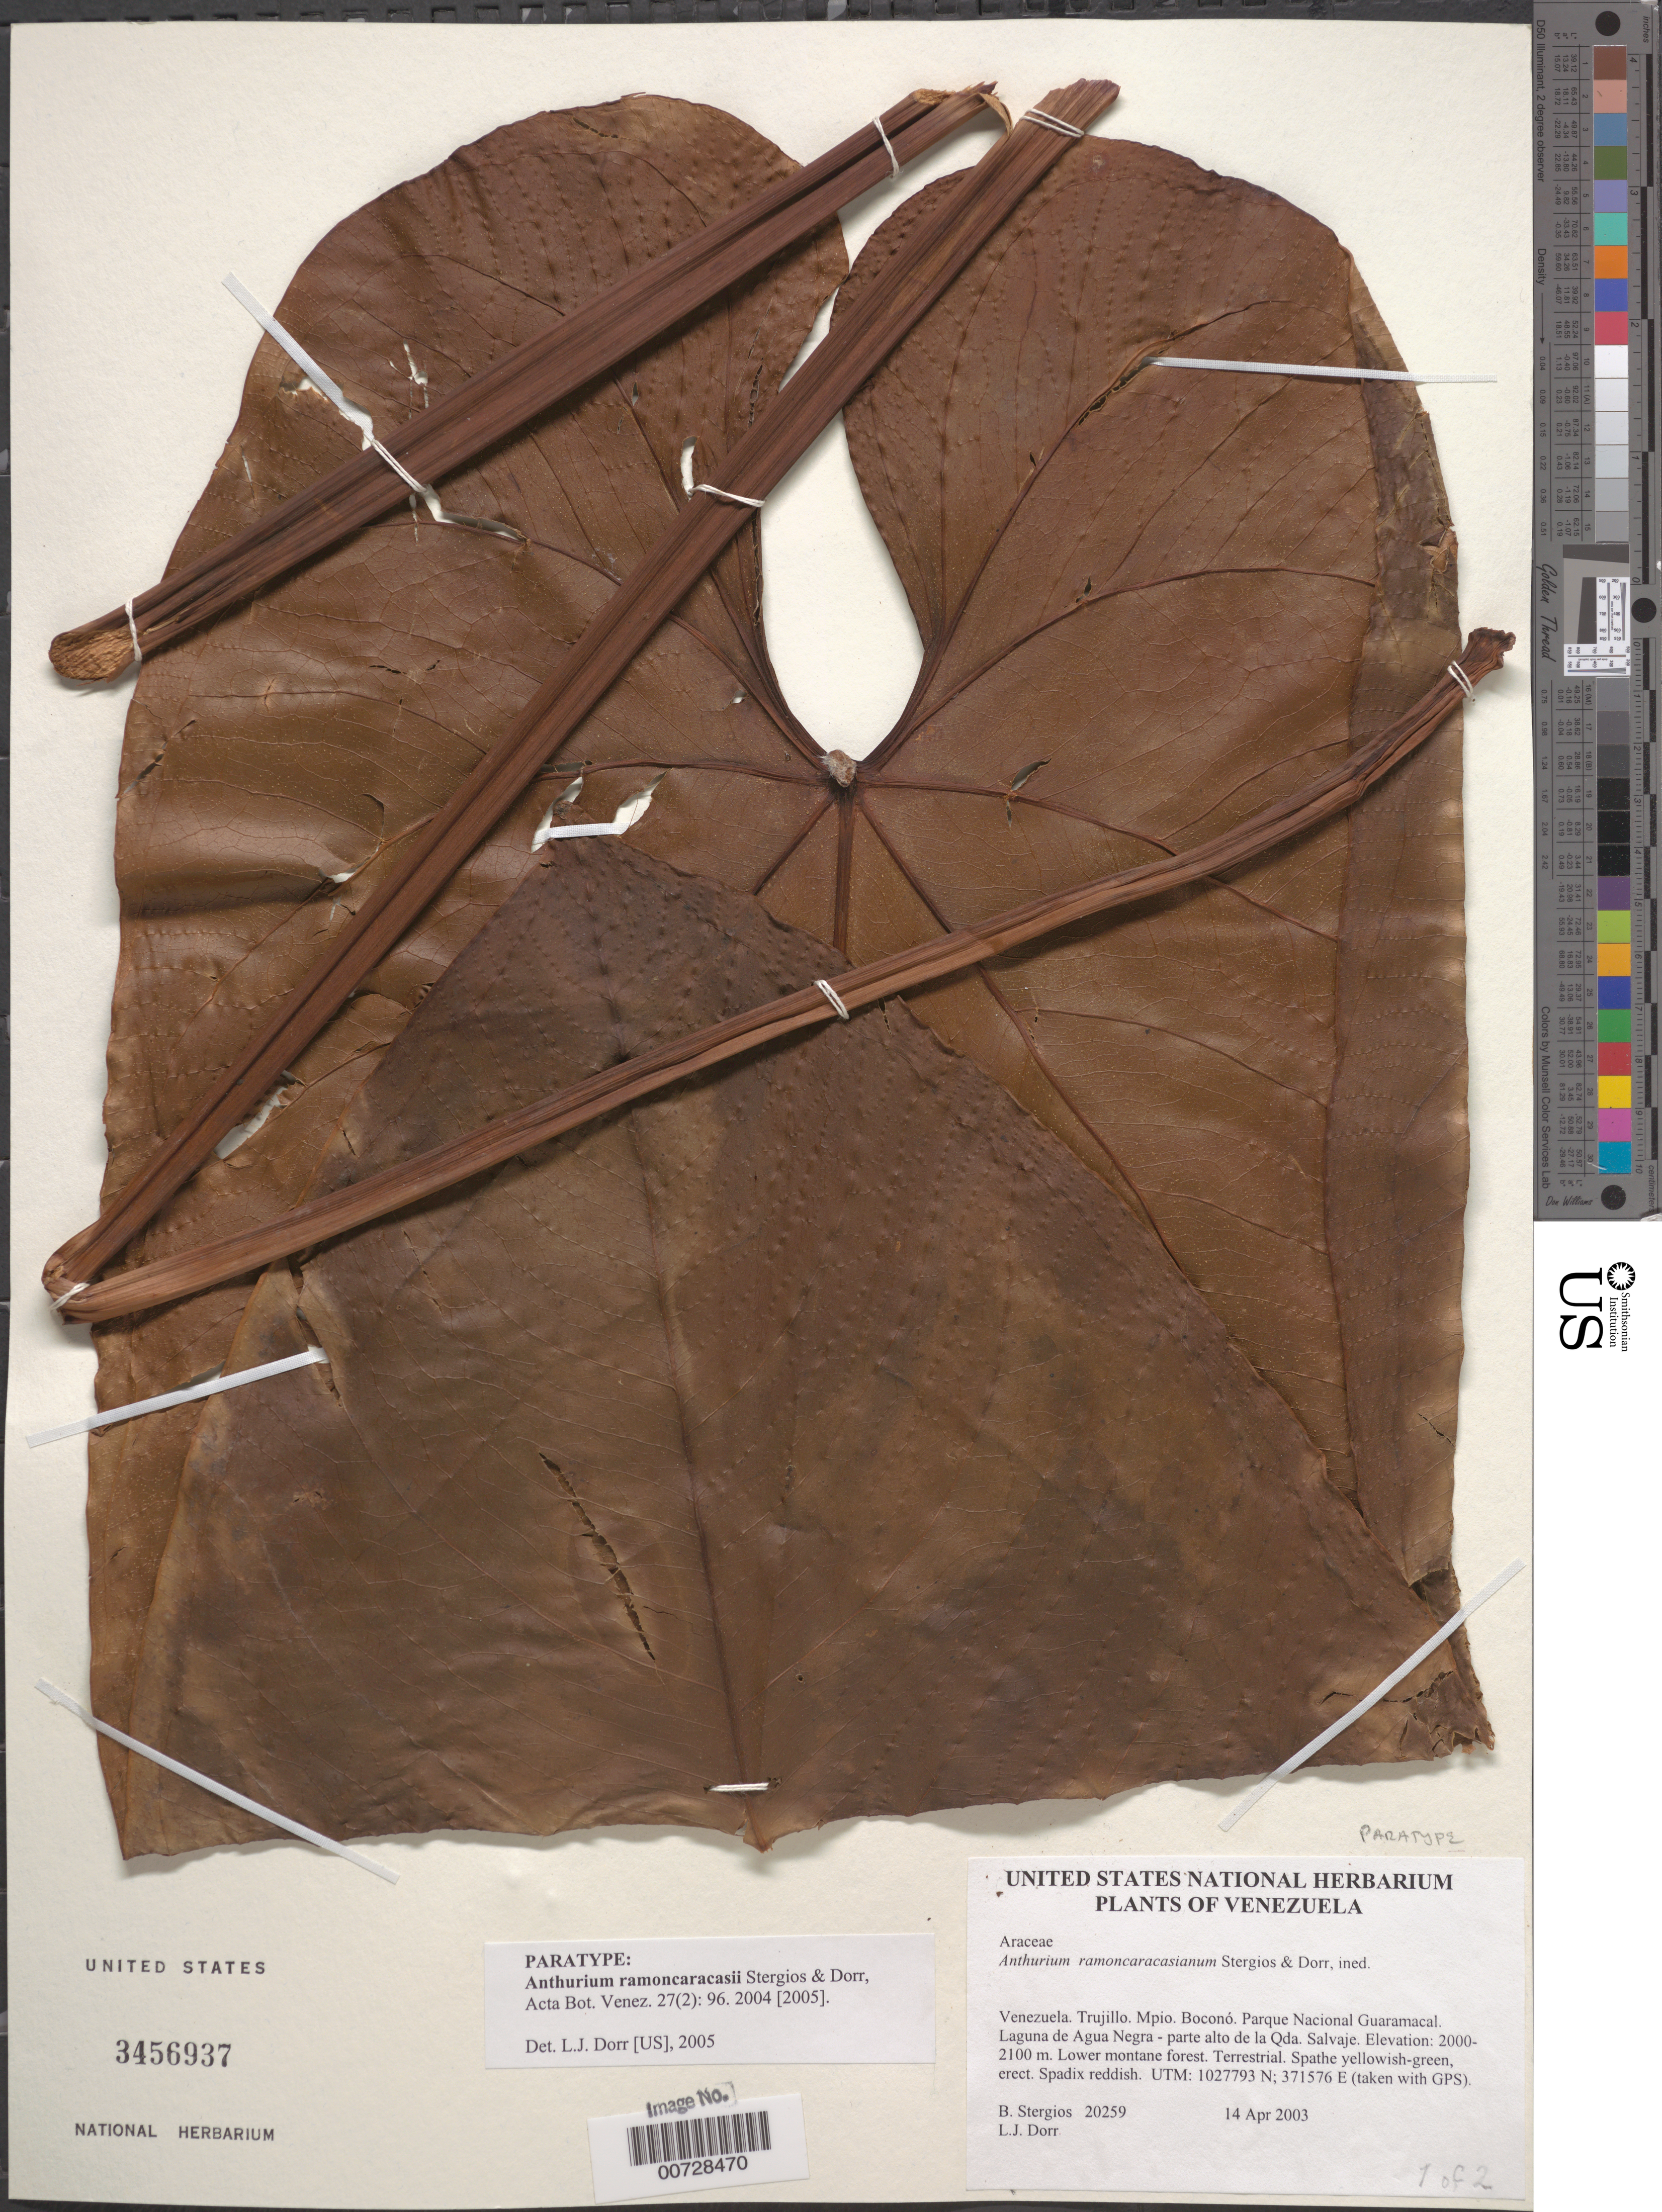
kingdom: Plantae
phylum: Tracheophyta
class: Liliopsida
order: Alismatales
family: Araceae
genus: Anthurium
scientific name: Anthurium ramoncaracasii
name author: Stergios & Dorr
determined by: Dorr, L. J., (BOT), Smithsonian Institution - National Museum of Natural History (UNITED STATES)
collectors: B. G. Stergios & L. J. Dorr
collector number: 20259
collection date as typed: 14 Apr 2003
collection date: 2003-04-14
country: Venezuela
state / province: Trujillo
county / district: Boconó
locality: Parque Nacional Guaramacal. Laguna de Agua Negra - parte alto de la Qda. Salvaje.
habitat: Lower montane forest.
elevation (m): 2000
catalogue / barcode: US 3456937